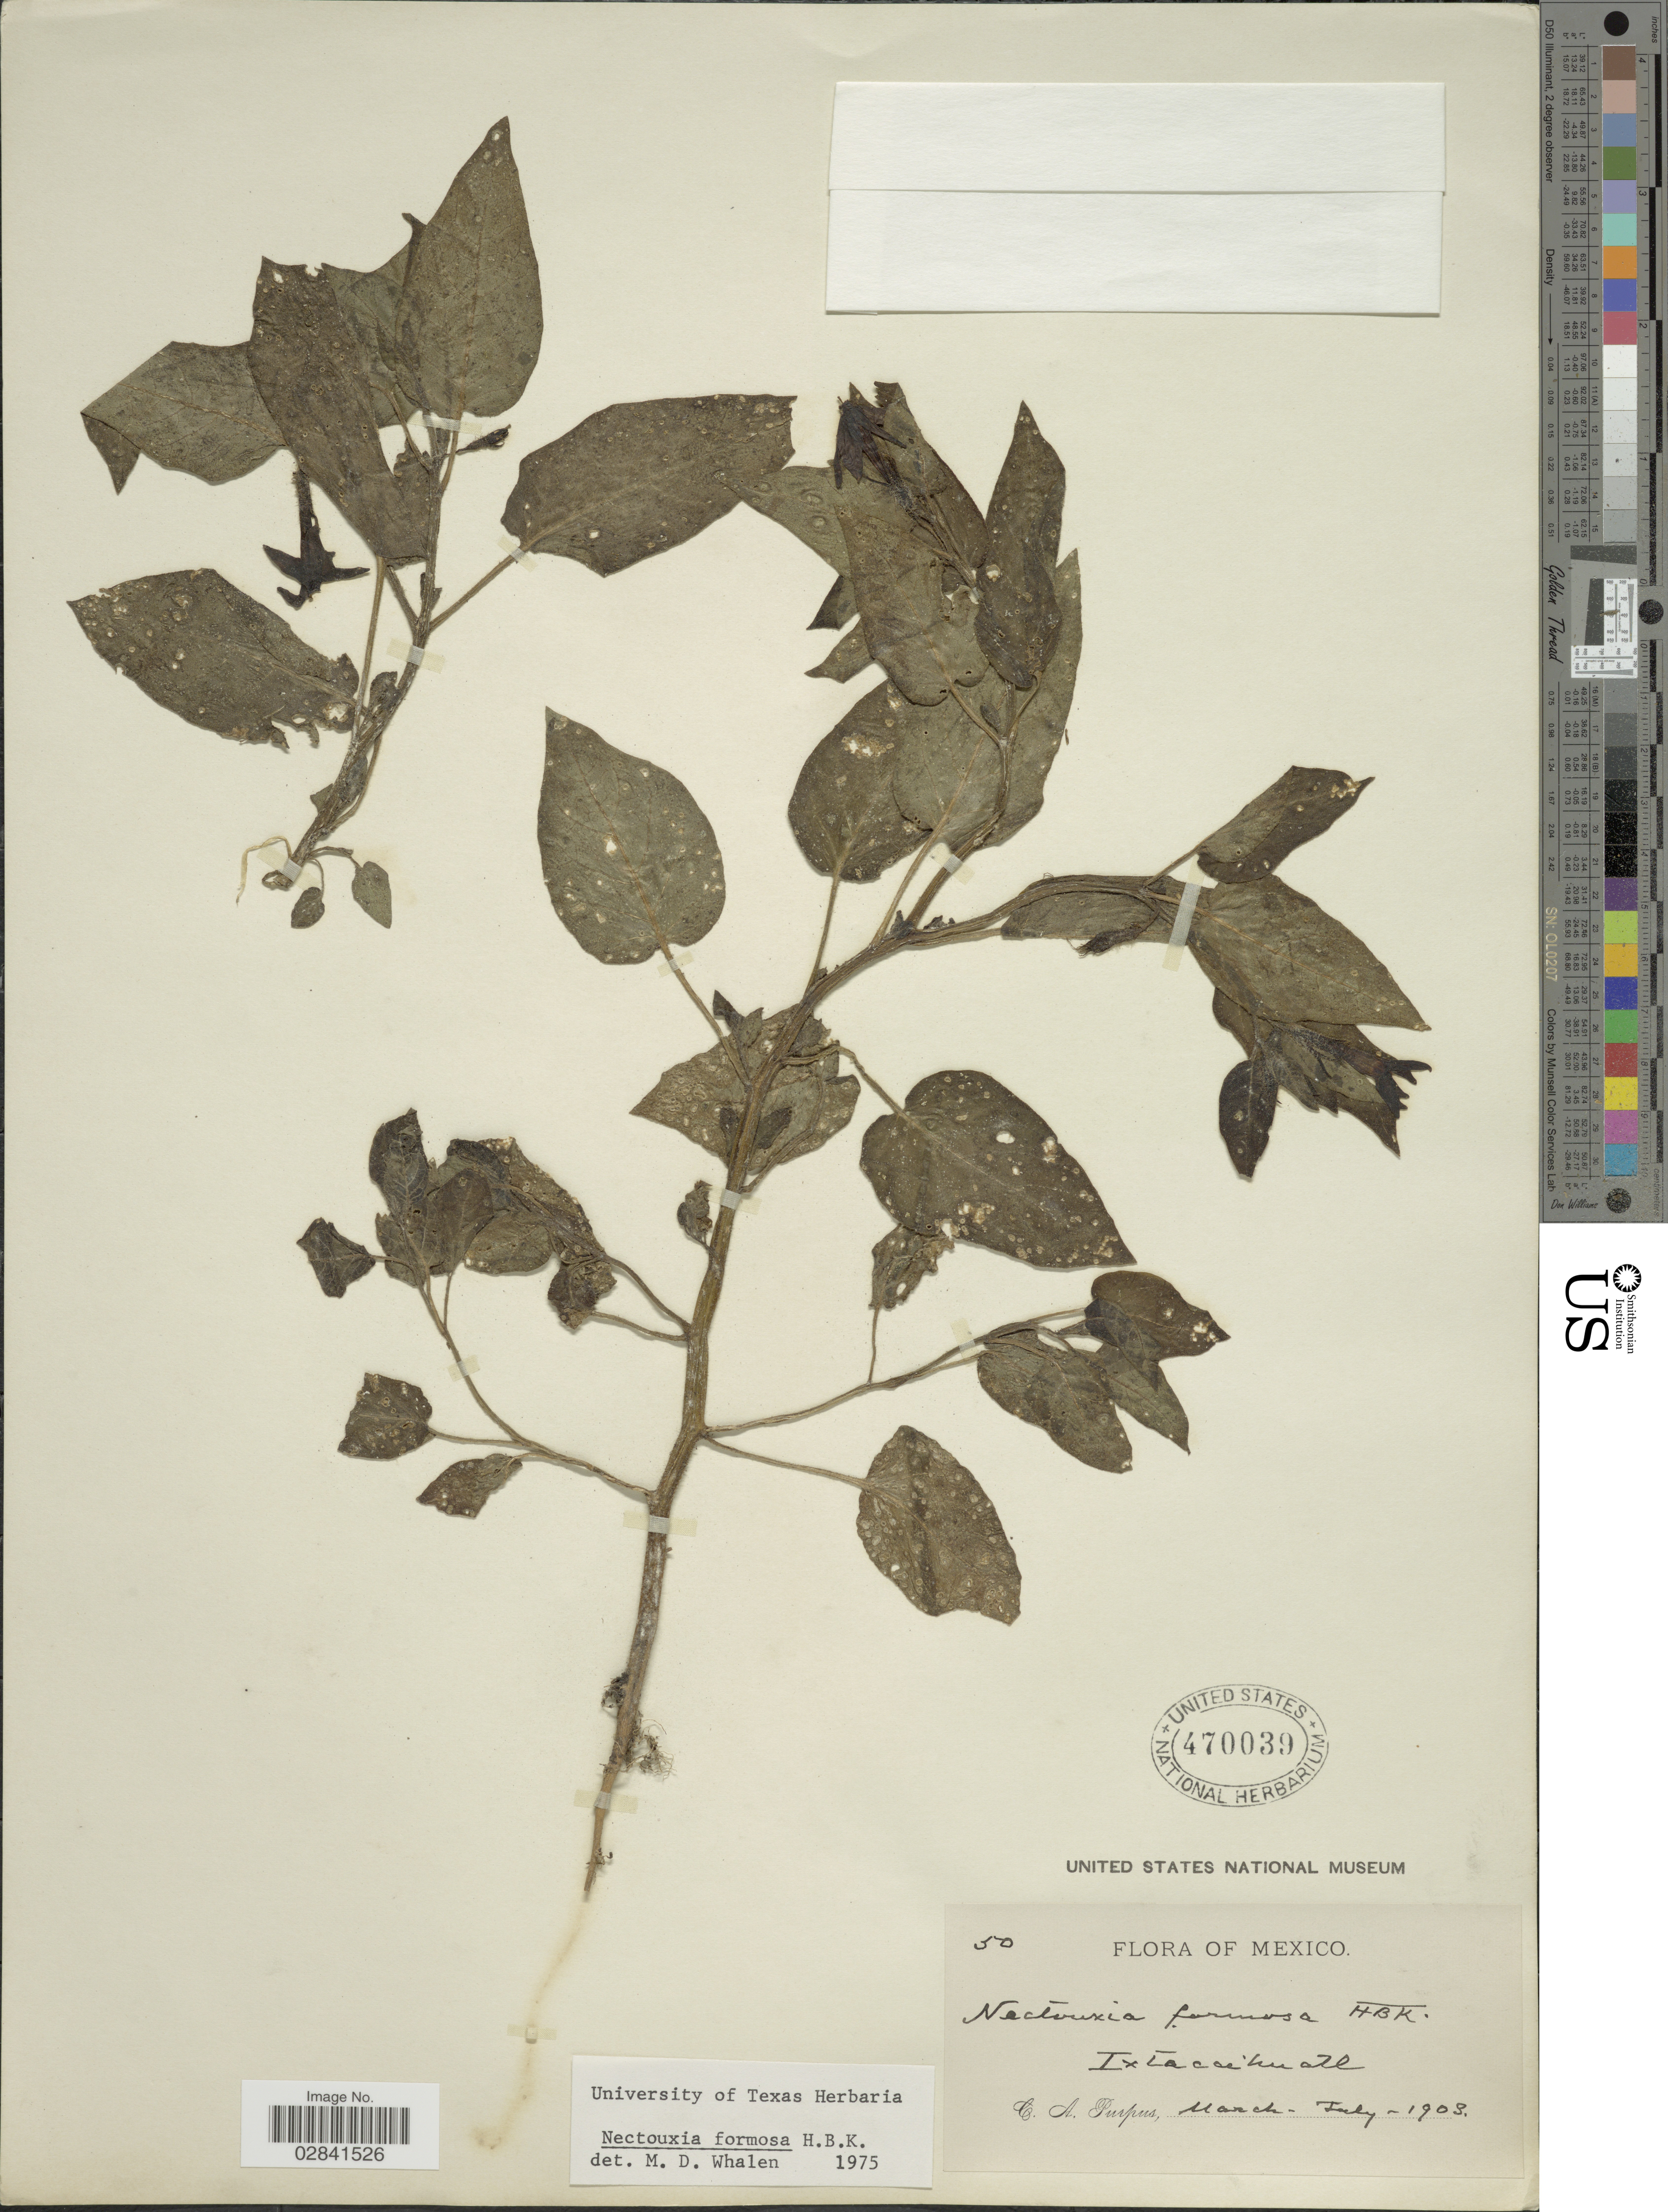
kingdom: Plantae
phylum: Tracheophyta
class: Magnoliopsida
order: Solanales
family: Solanaceae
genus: Nectouxia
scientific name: Nectouxia formosa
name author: Kunth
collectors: C. A. Purpus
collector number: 50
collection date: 1903-03/1903-07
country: Mexico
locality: Ixtaccihuatl.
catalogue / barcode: US 470039